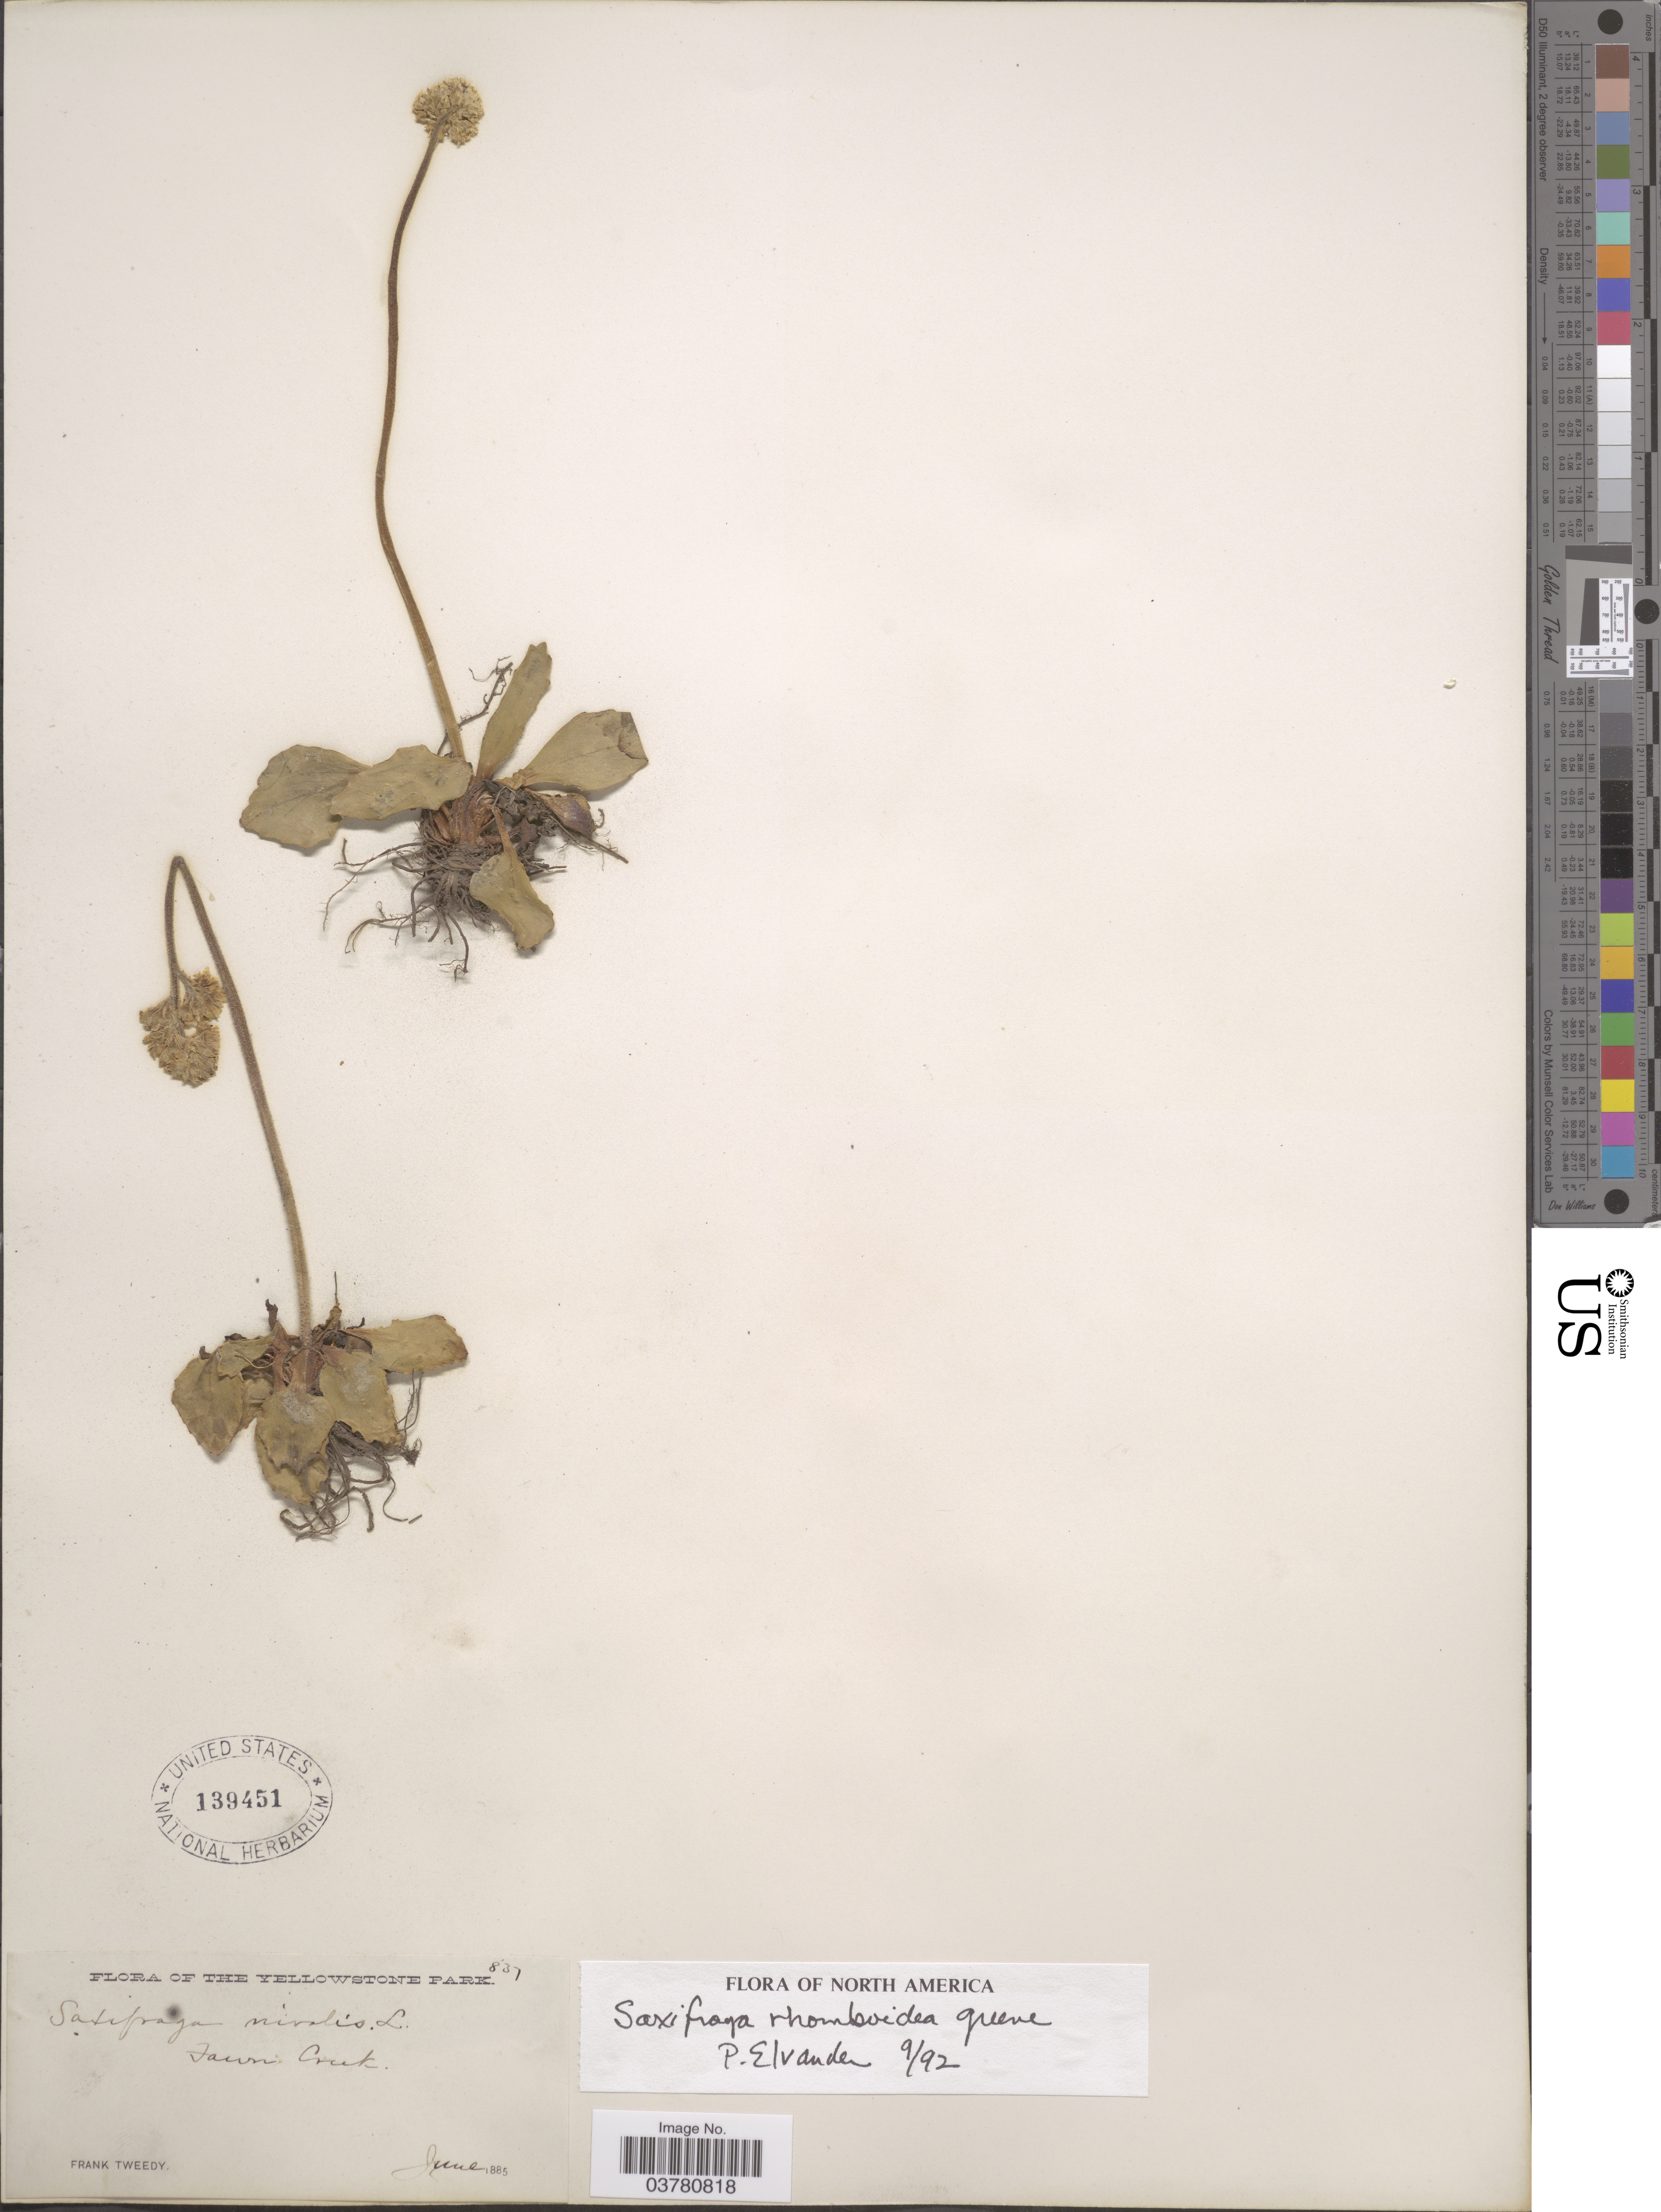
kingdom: Plantae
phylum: Tracheophyta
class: Magnoliopsida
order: Saxifragales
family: Saxifragaceae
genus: Micranthes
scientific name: Micranthes rhomboidea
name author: (Greene) Small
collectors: F. Tweedy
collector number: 837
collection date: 1885-06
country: United States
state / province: Wyoming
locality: Yellowstone Park. Fawn Creek.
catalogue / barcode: US 139451